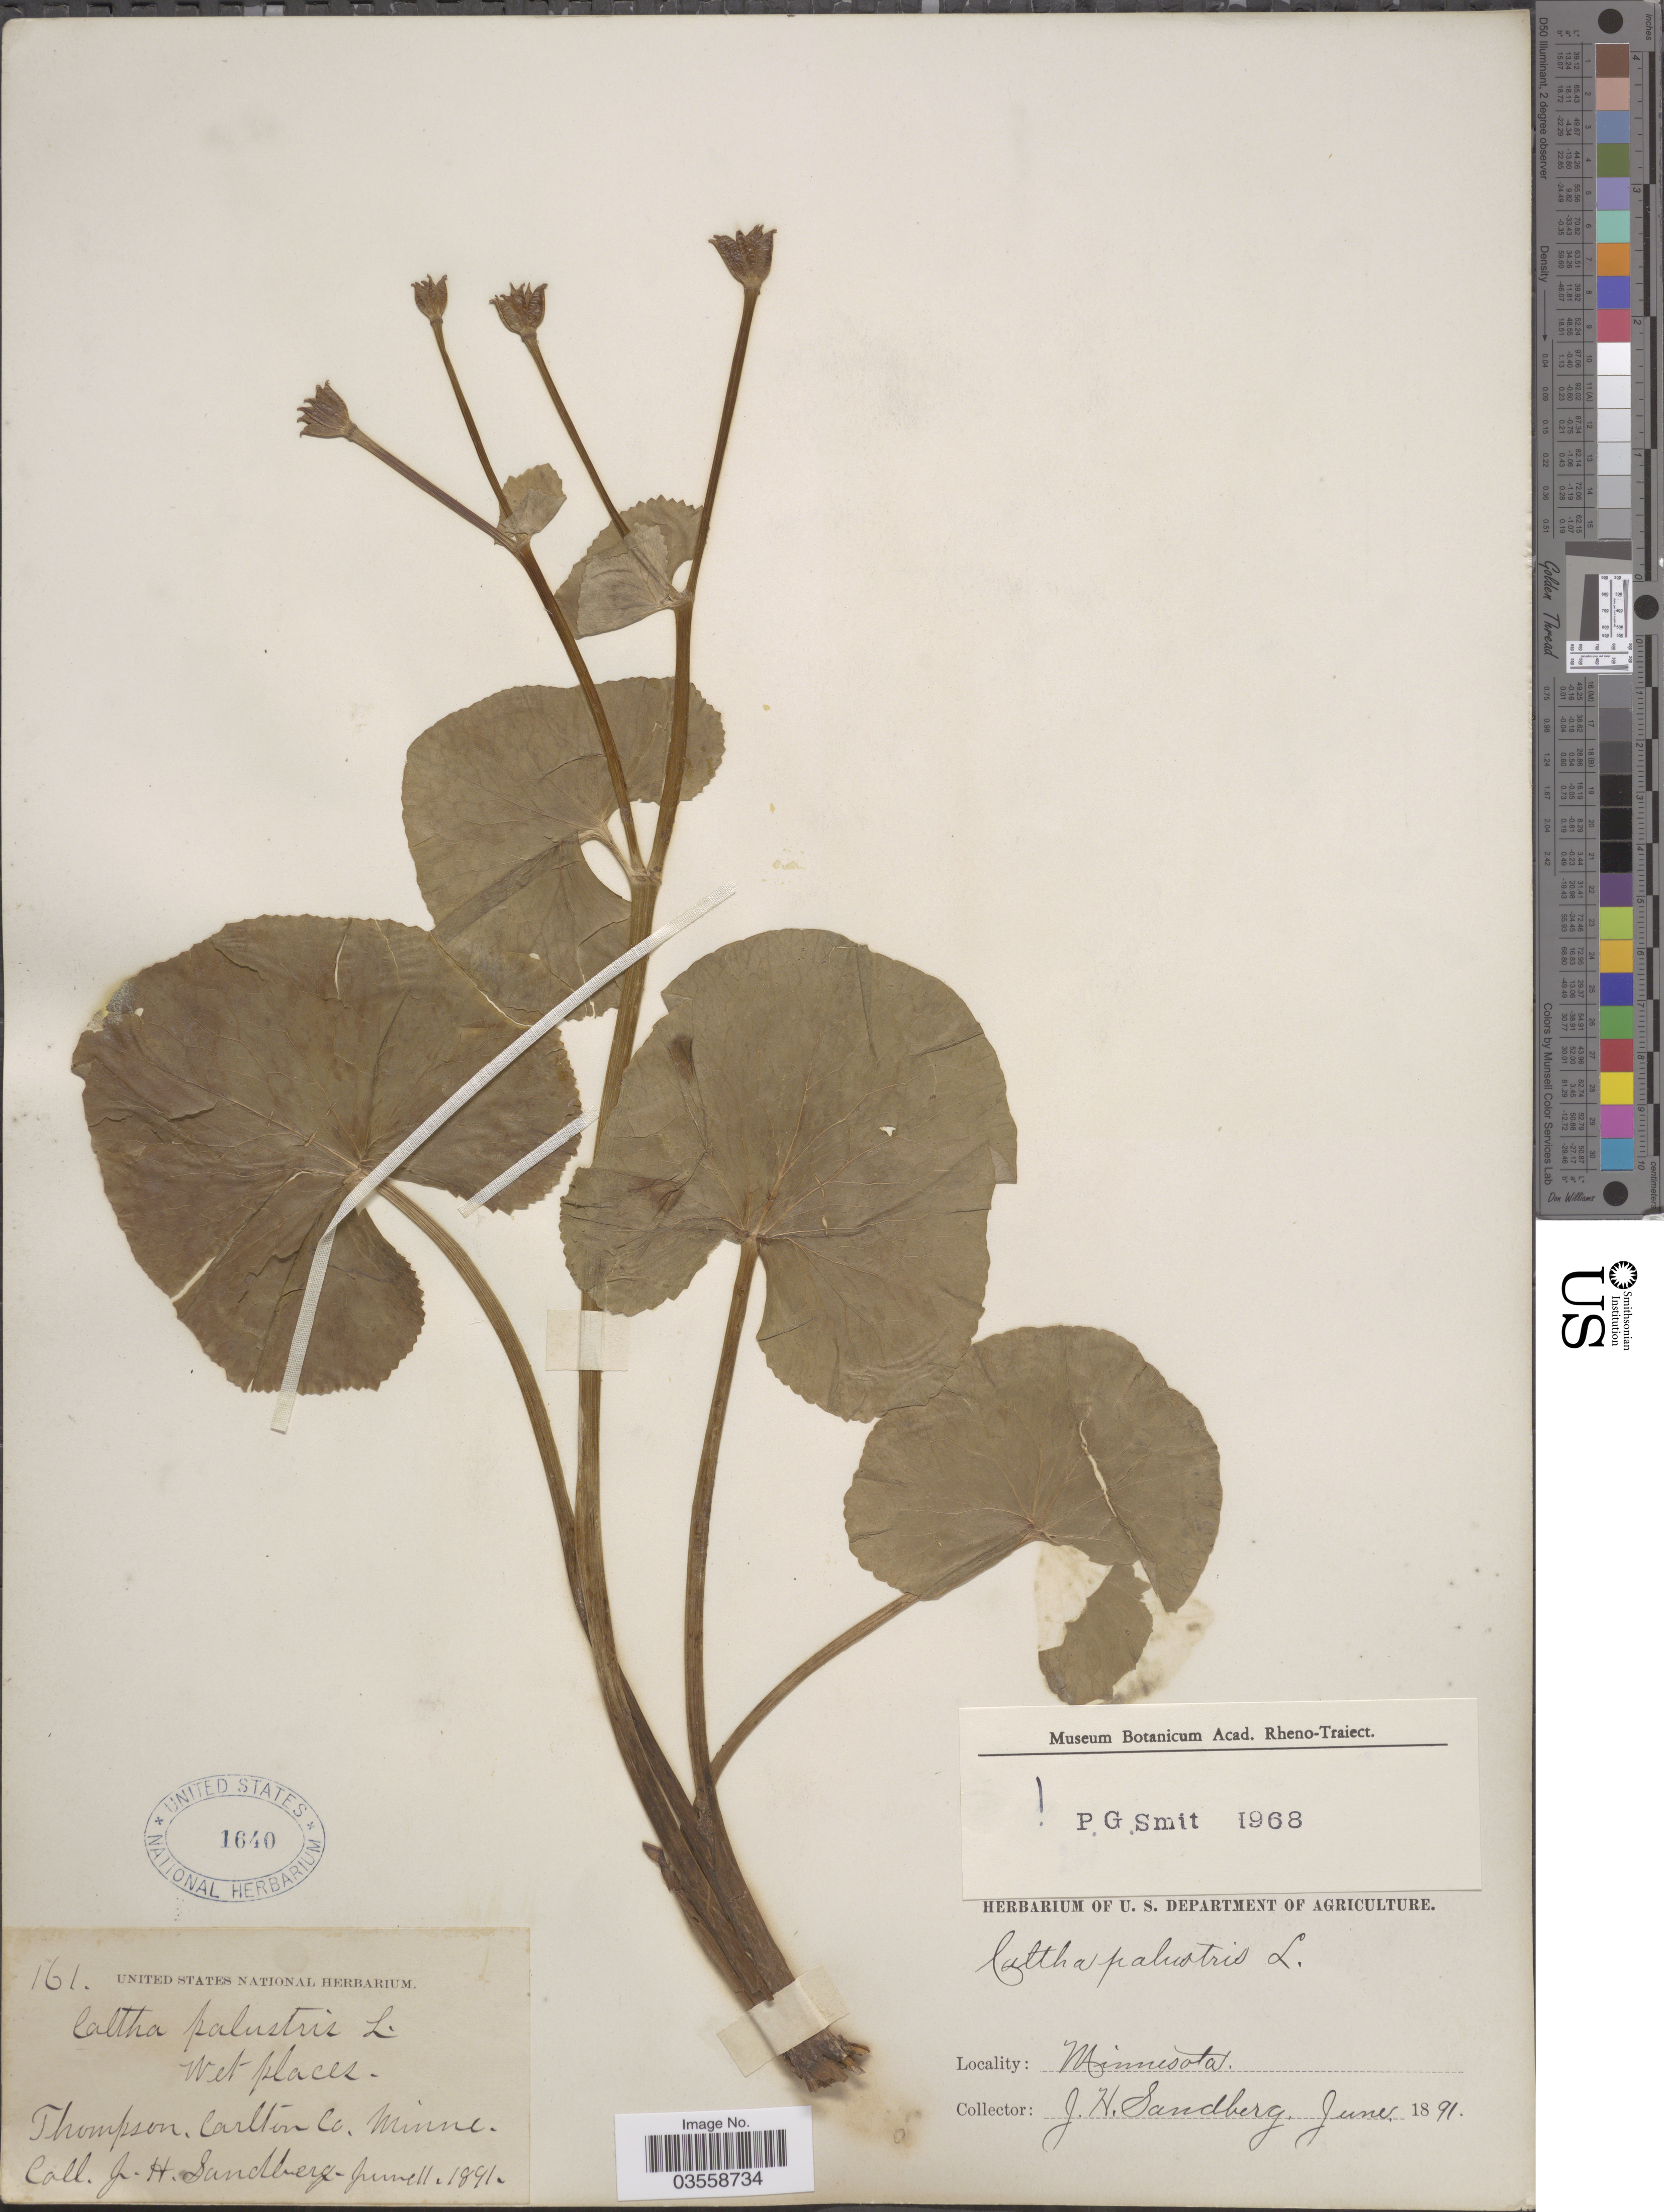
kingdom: Plantae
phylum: Tracheophyta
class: Magnoliopsida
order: Ranunculales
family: Ranunculaceae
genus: Caltha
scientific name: Caltha palustris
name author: L.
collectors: J. H. Sandberg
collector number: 161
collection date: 1891-06-11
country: United States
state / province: Minnesota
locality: Thompson, Carlton Co.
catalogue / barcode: US 1640